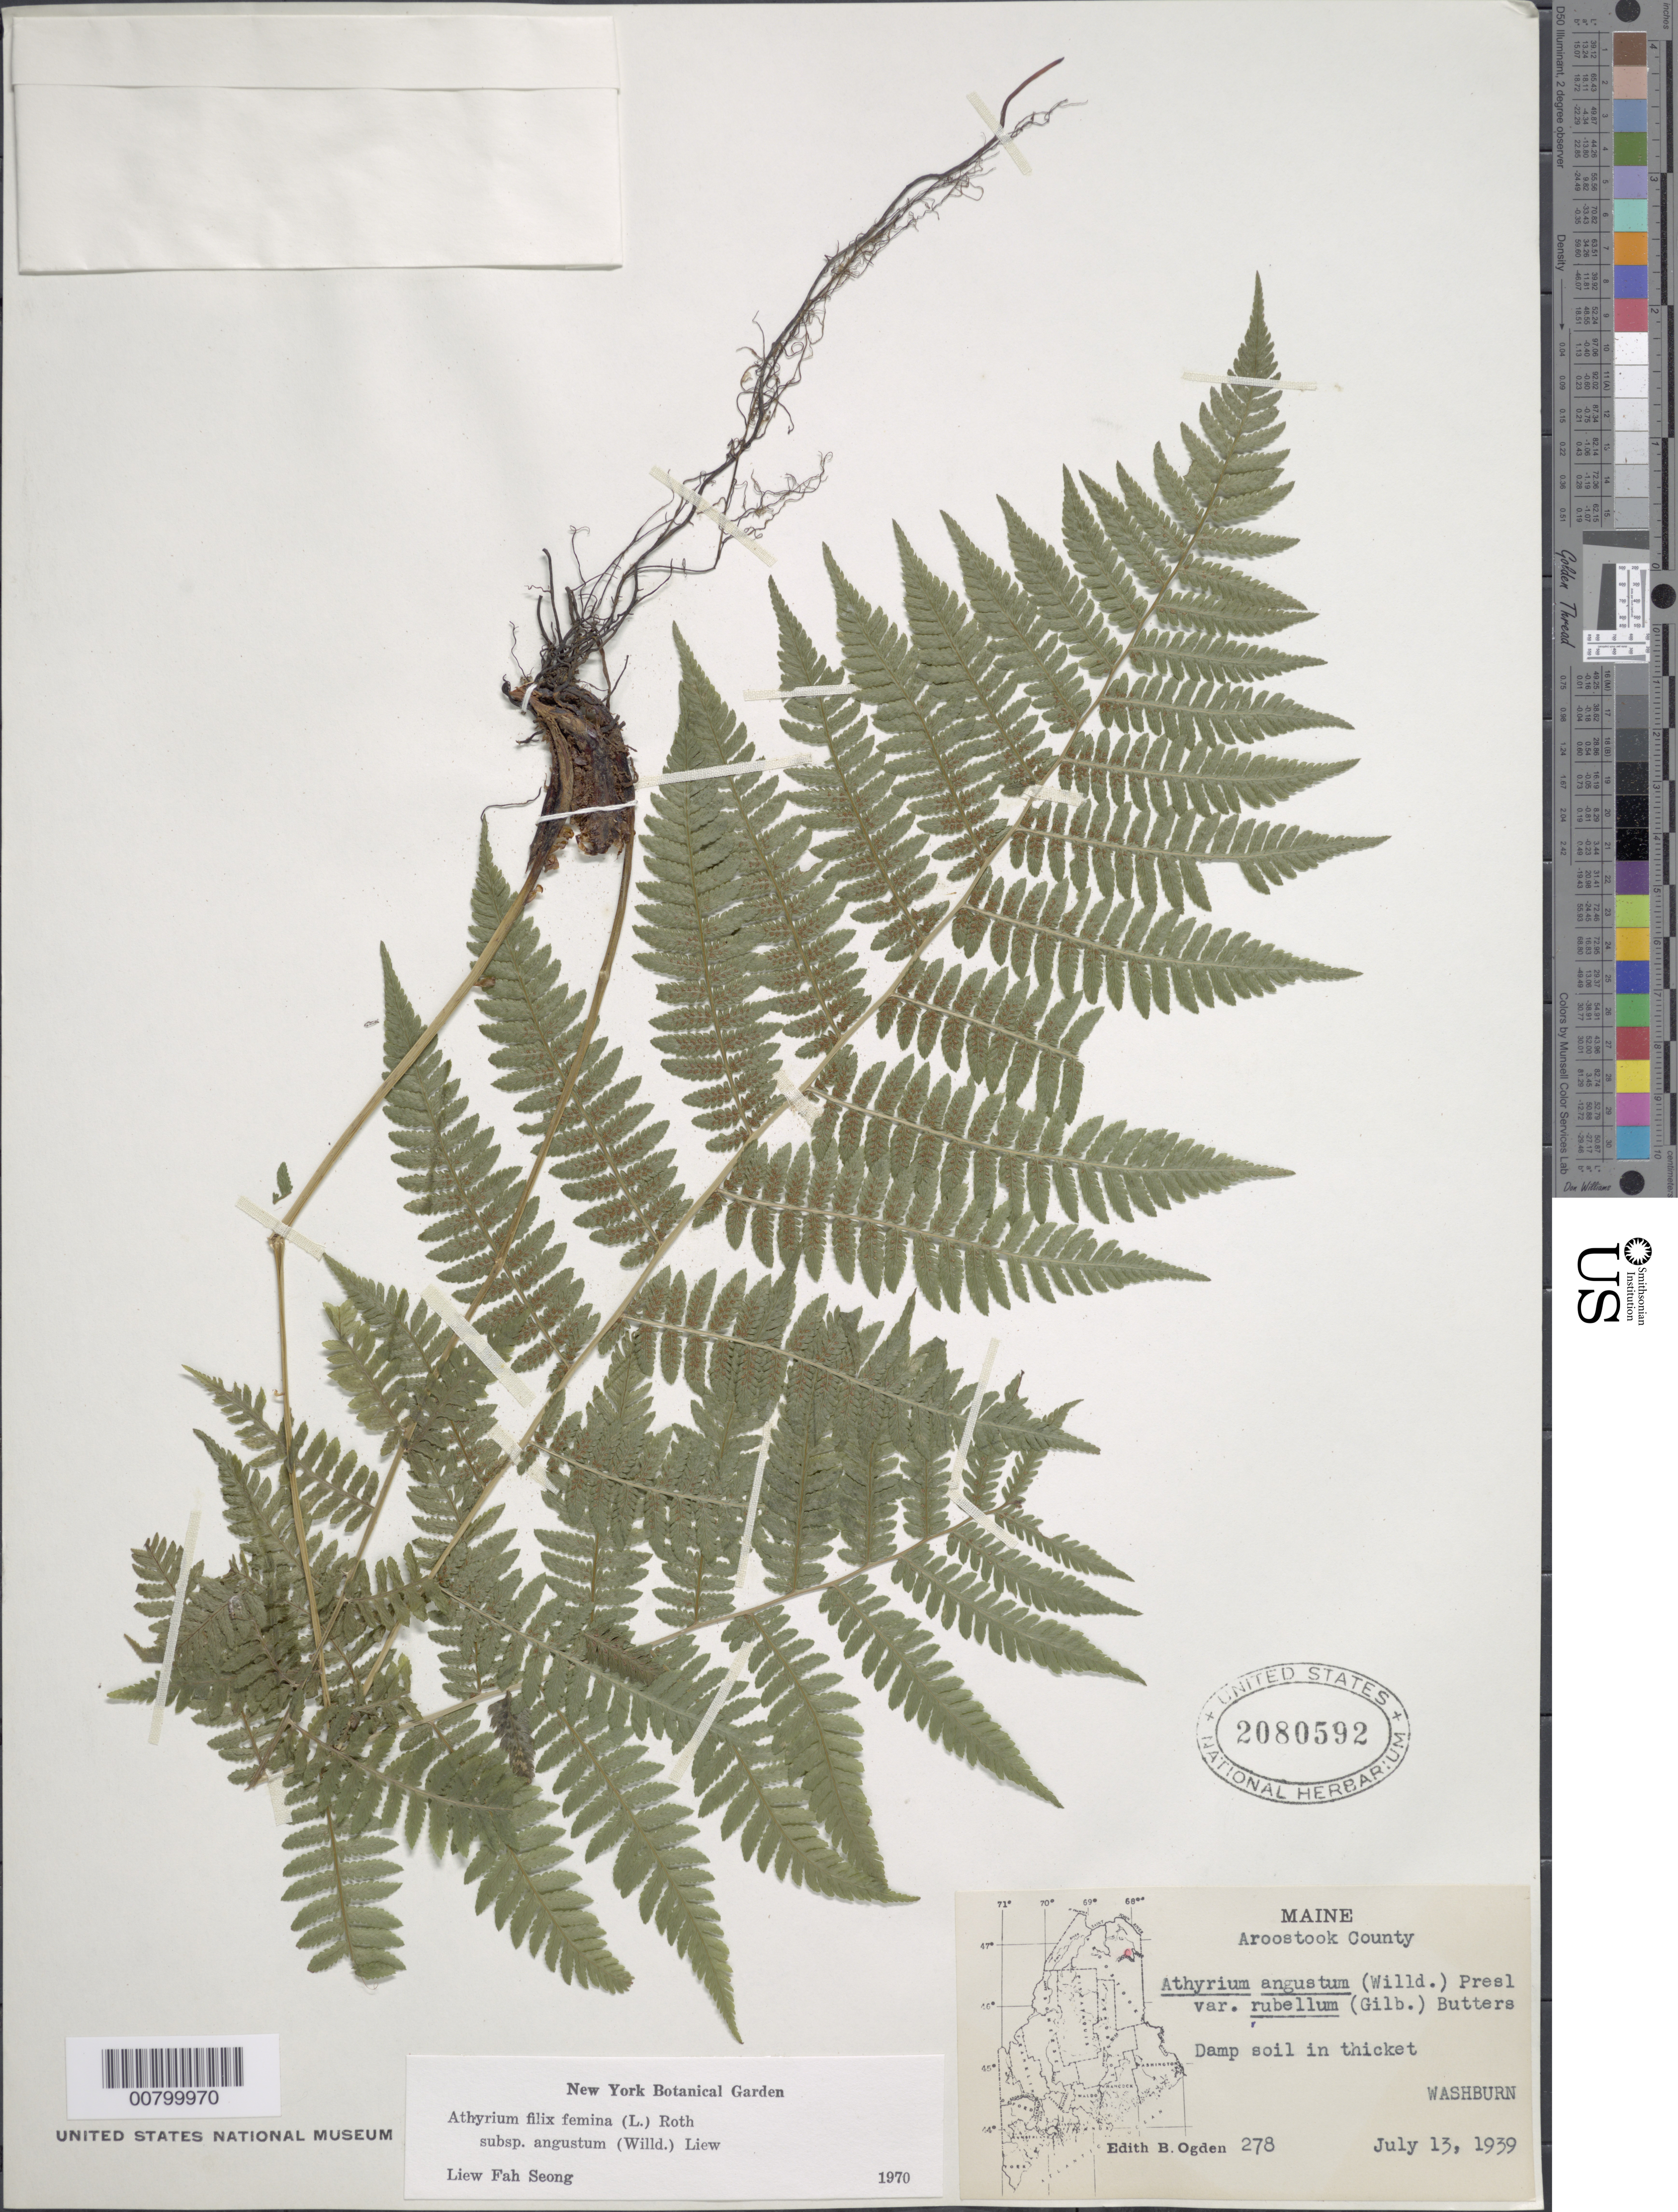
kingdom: Plantae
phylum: Tracheophyta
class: Polypodiopsida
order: Polypodiales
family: Athyriaceae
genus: Athyrium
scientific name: Athyrium filix-femina subsp. angustatum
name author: (Willd.) R.T. Clausen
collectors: E. Ogden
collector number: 278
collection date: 1939-07-13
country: United States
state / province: Maine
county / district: Aroostook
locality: Washburn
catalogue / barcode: US 2080592